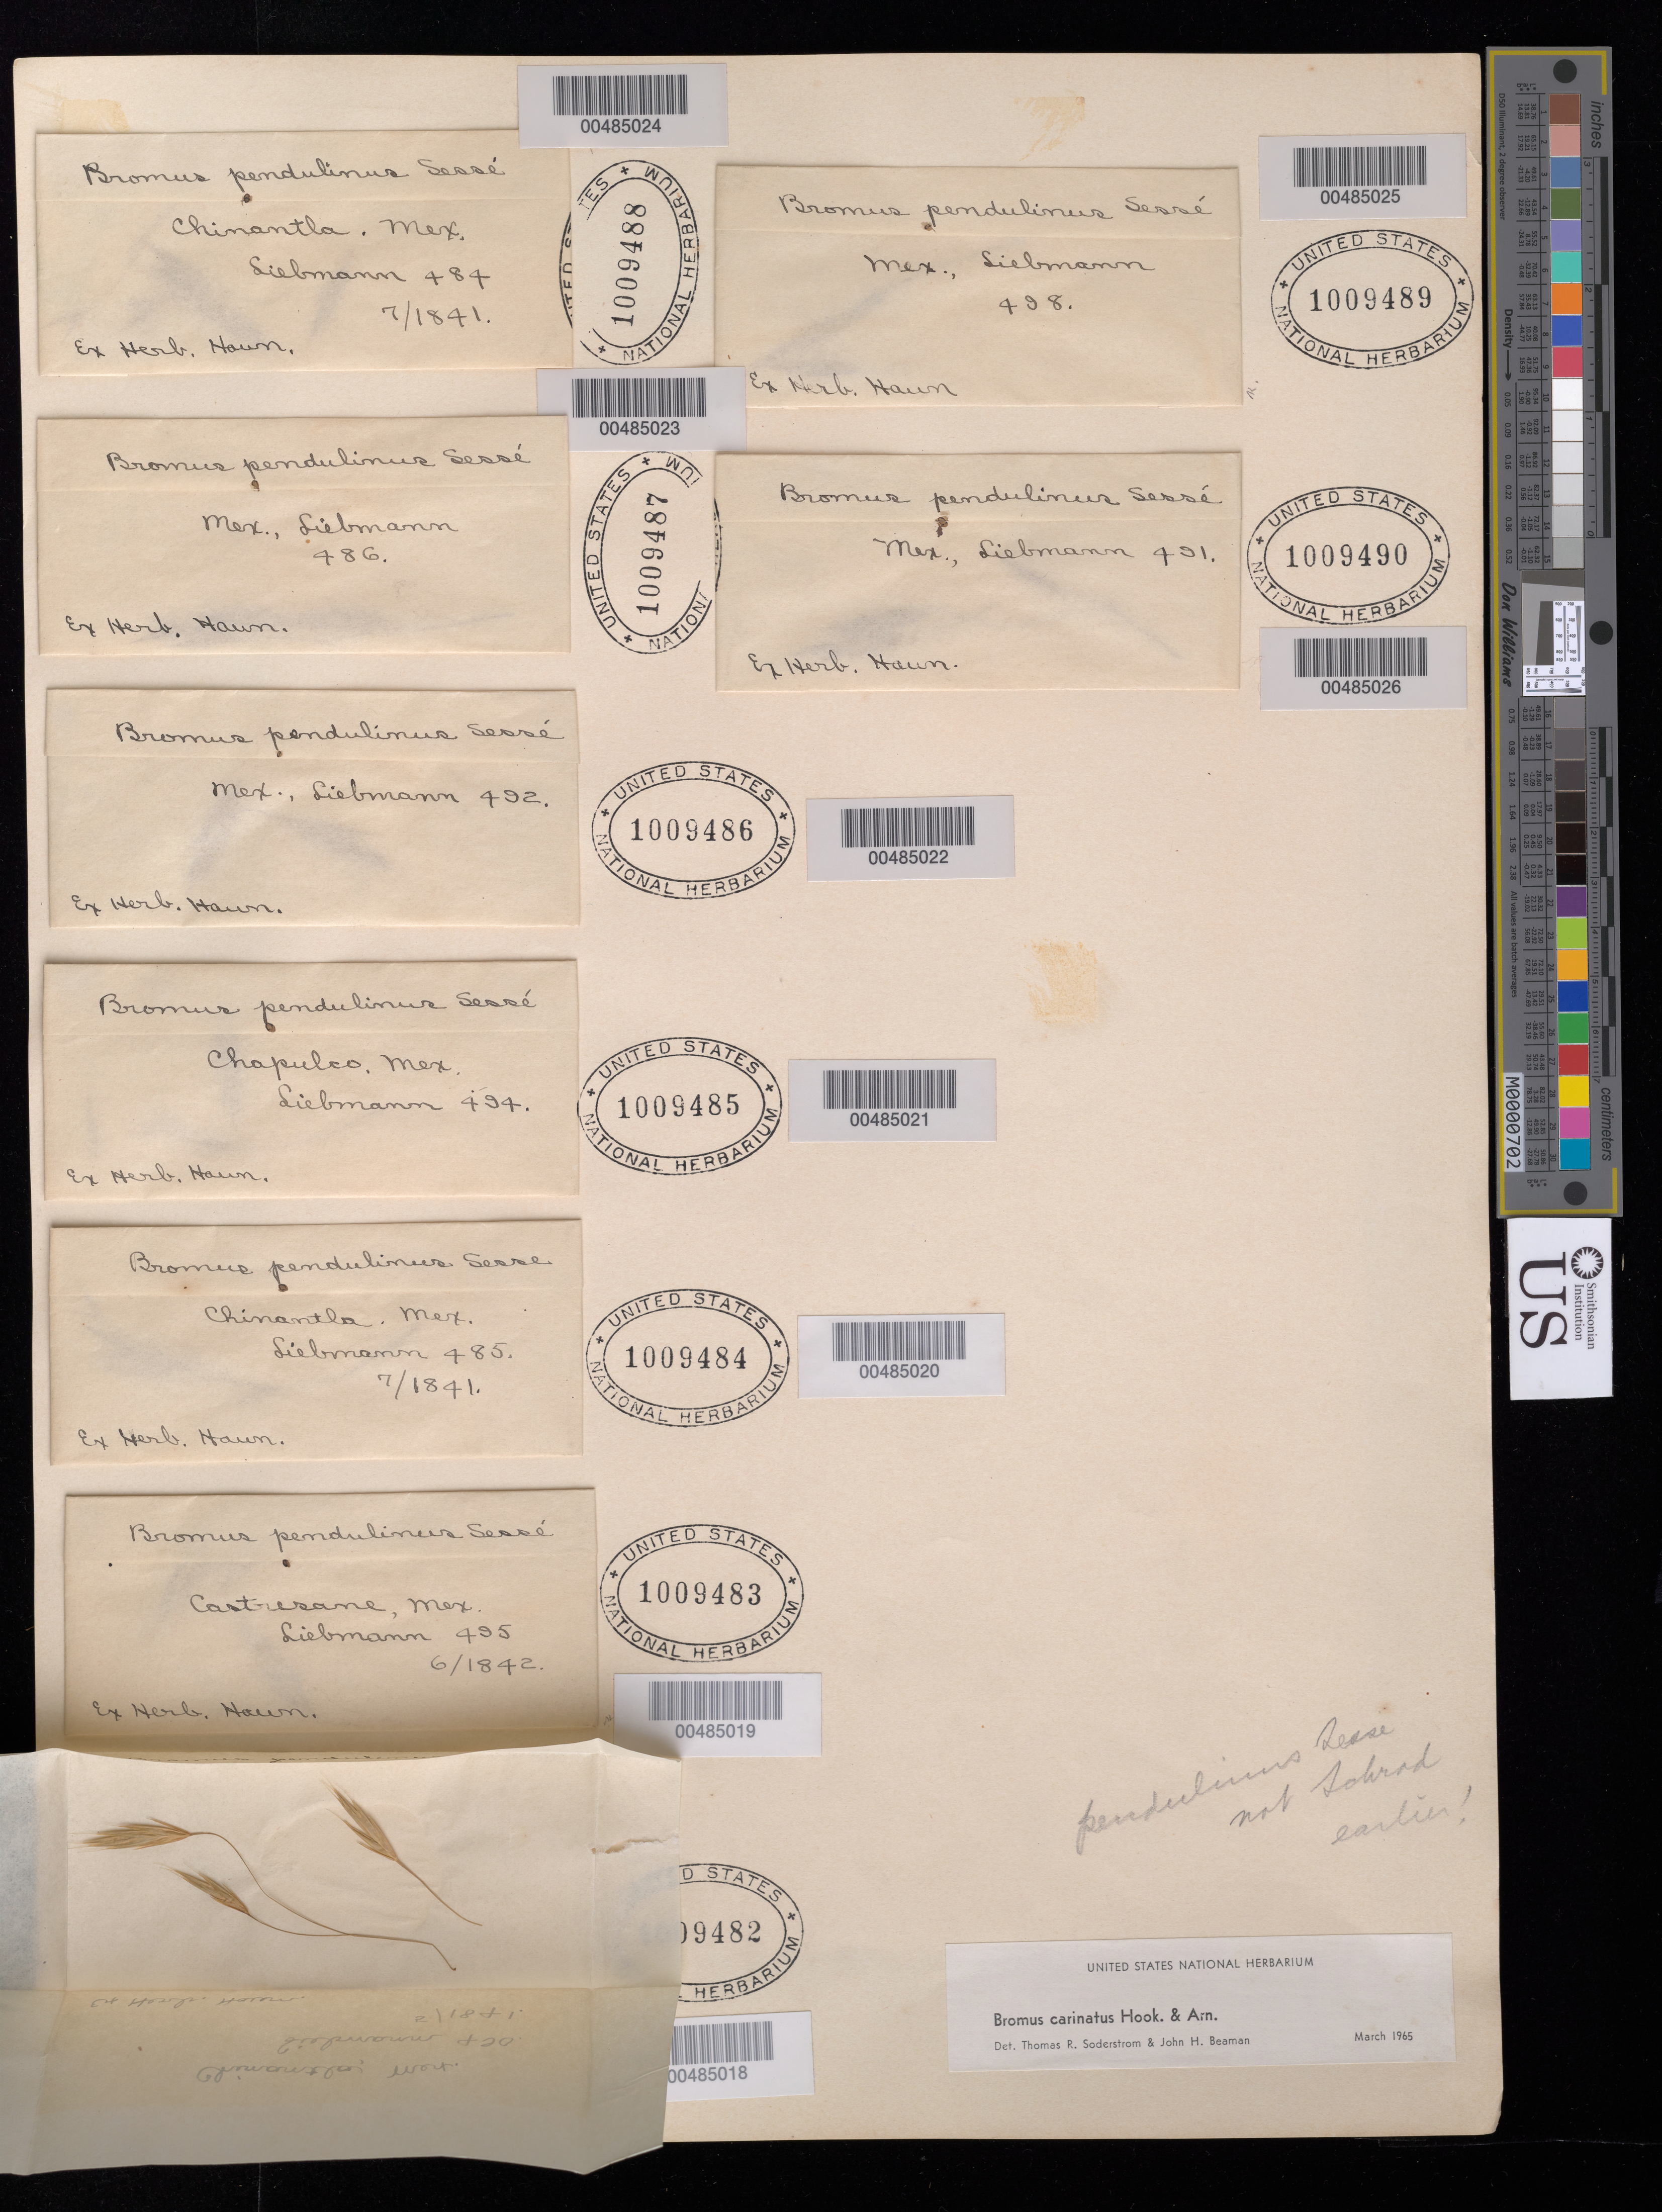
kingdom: Plantae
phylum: Tracheophyta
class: Liliopsida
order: Poales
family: Poaceae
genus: Bromus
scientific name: Bromus carinatus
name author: Hook. & Arn.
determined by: Soderstrom, T. R.; Beaman, J. H.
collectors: F. M. Liebmann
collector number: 490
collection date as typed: May 1841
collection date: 1841-05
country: Mexico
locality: Chinantla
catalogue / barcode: US 1009482